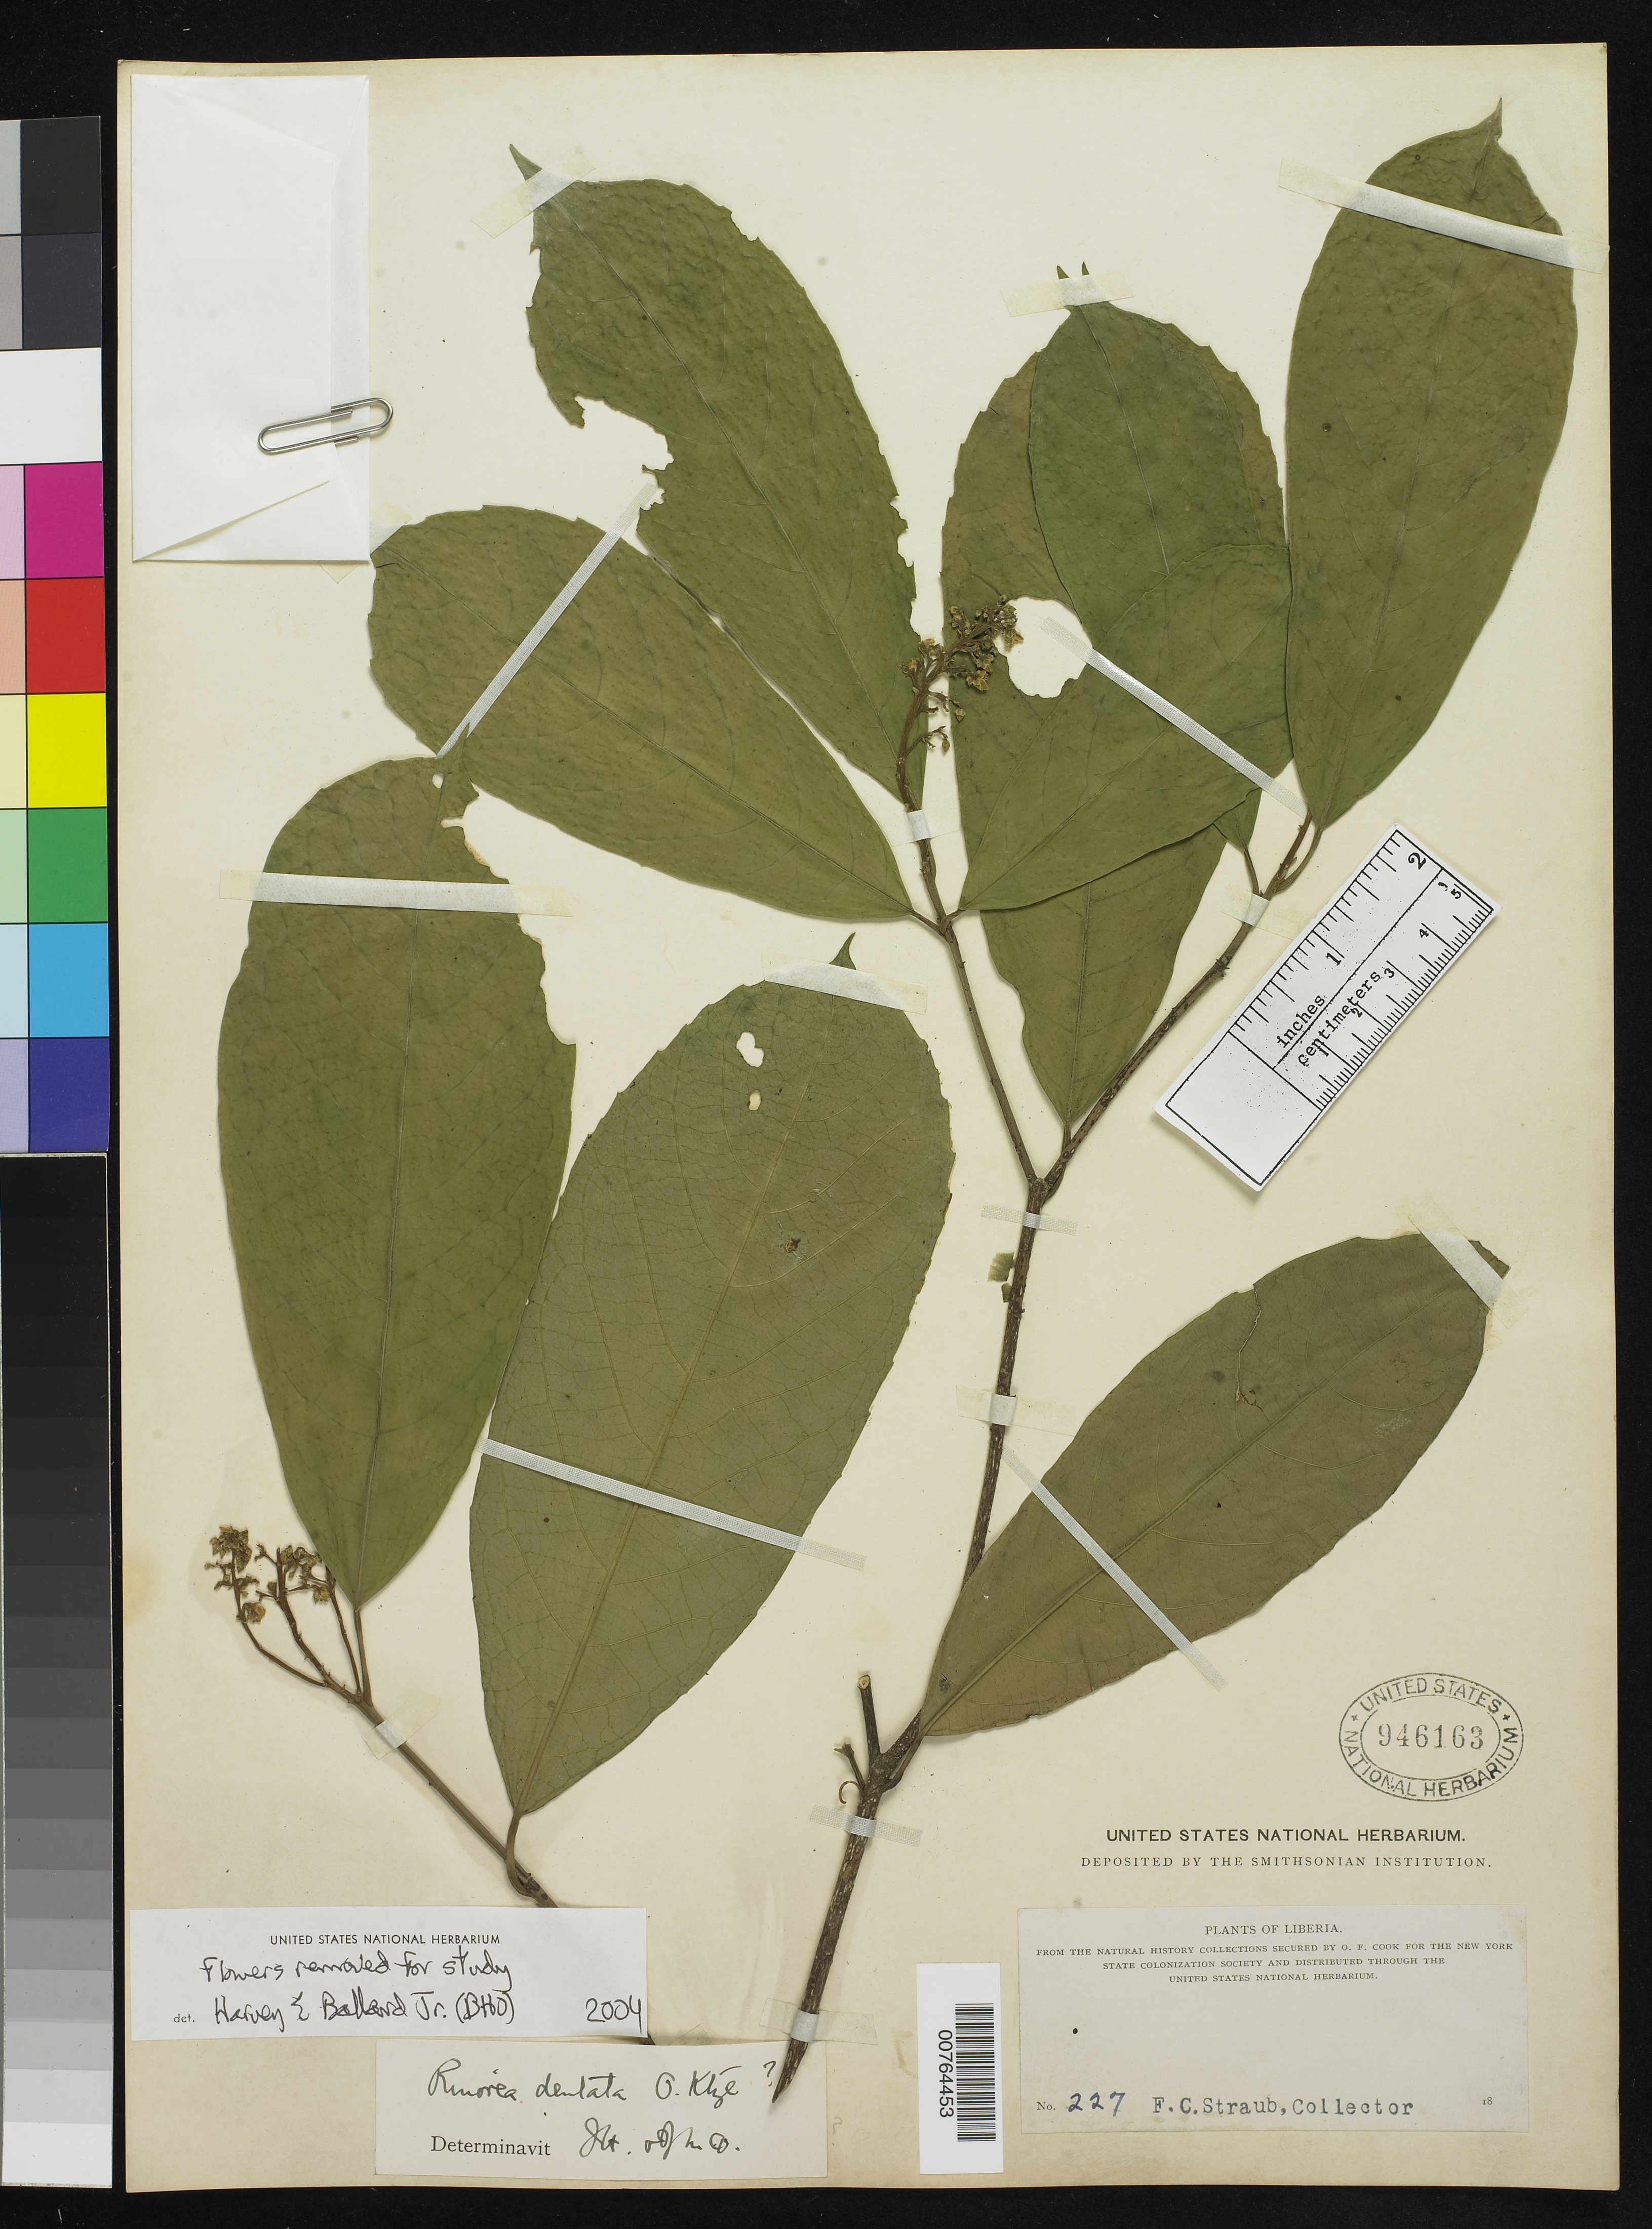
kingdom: Plantae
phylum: Tracheophyta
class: Magnoliopsida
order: Malpighiales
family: Violaceae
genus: Rinorea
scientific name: Rinorea dentata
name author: (P. Beauv.) Kuntze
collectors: F. Straub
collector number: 227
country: Liberia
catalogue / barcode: US 946163